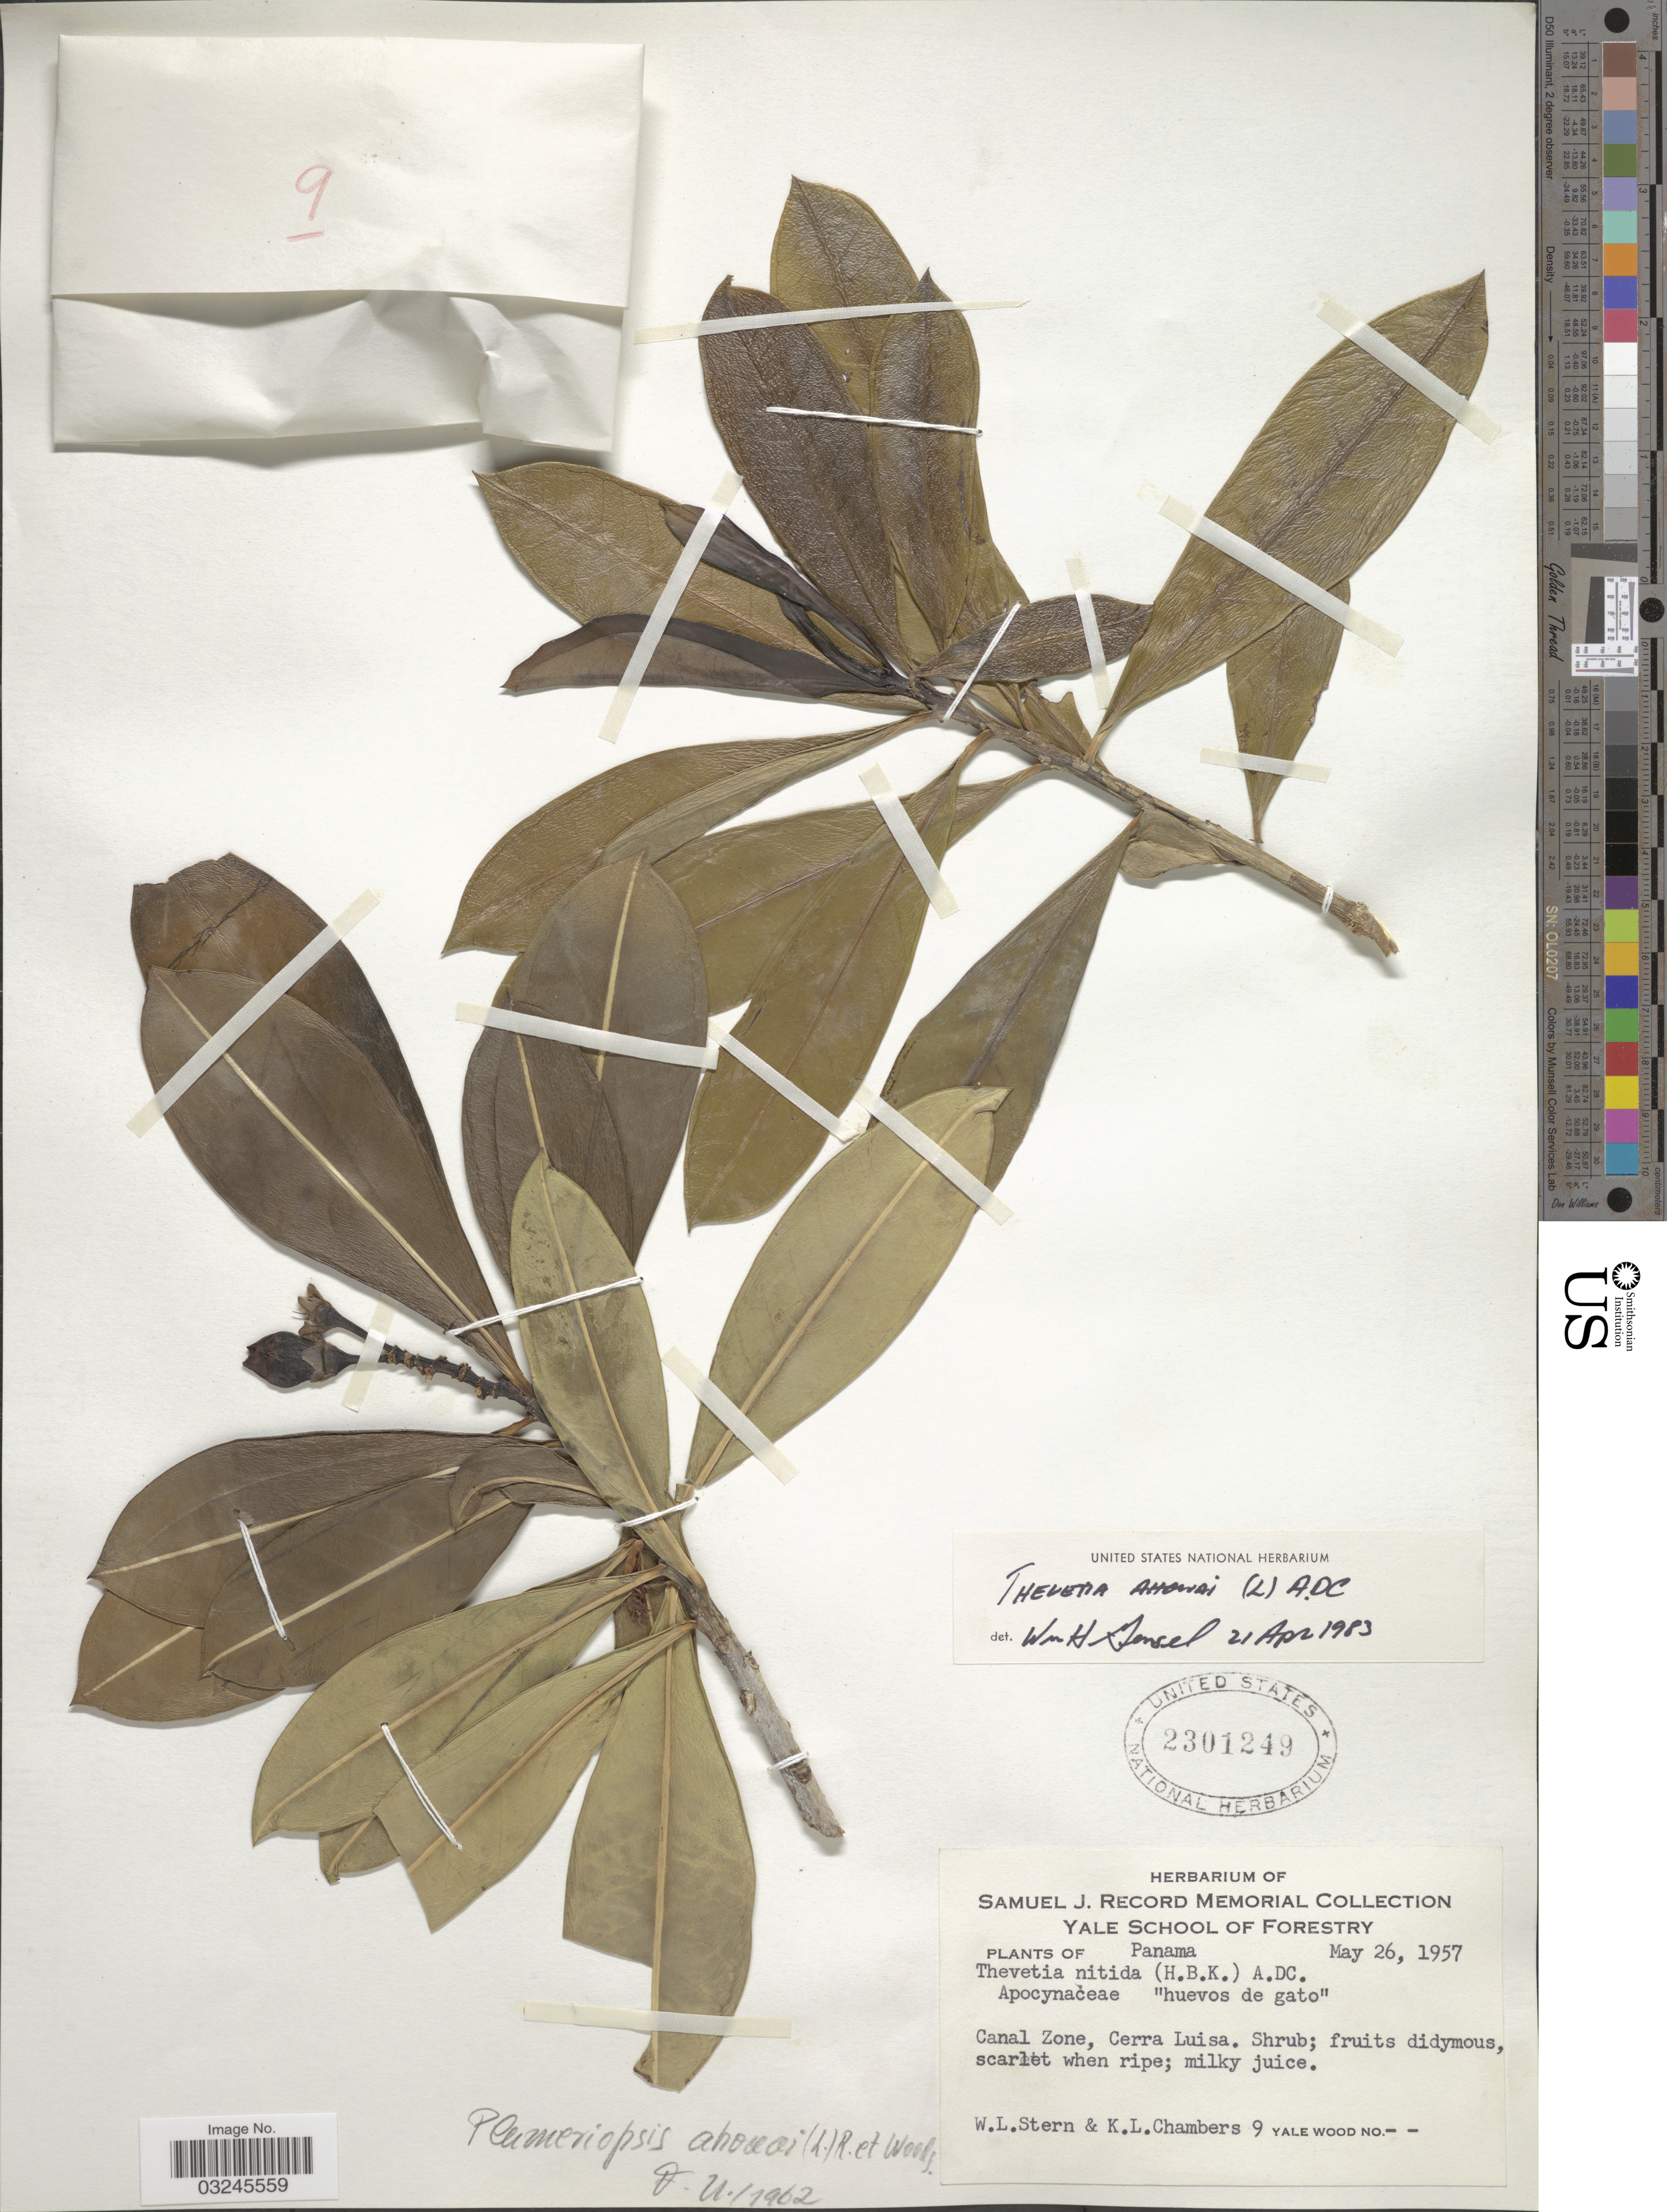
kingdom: Plantae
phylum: Tracheophyta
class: Magnoliopsida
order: Gentianales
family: Apocynaceae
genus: Thevetia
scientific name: Thevetia ahouai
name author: (L.) A. DC.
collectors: W. L. Stern & K. Chambers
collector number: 9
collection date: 1957-05-26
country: Panama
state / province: Colón / Panamá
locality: Canal Zone, Cerra Luisa.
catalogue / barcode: US 2301249